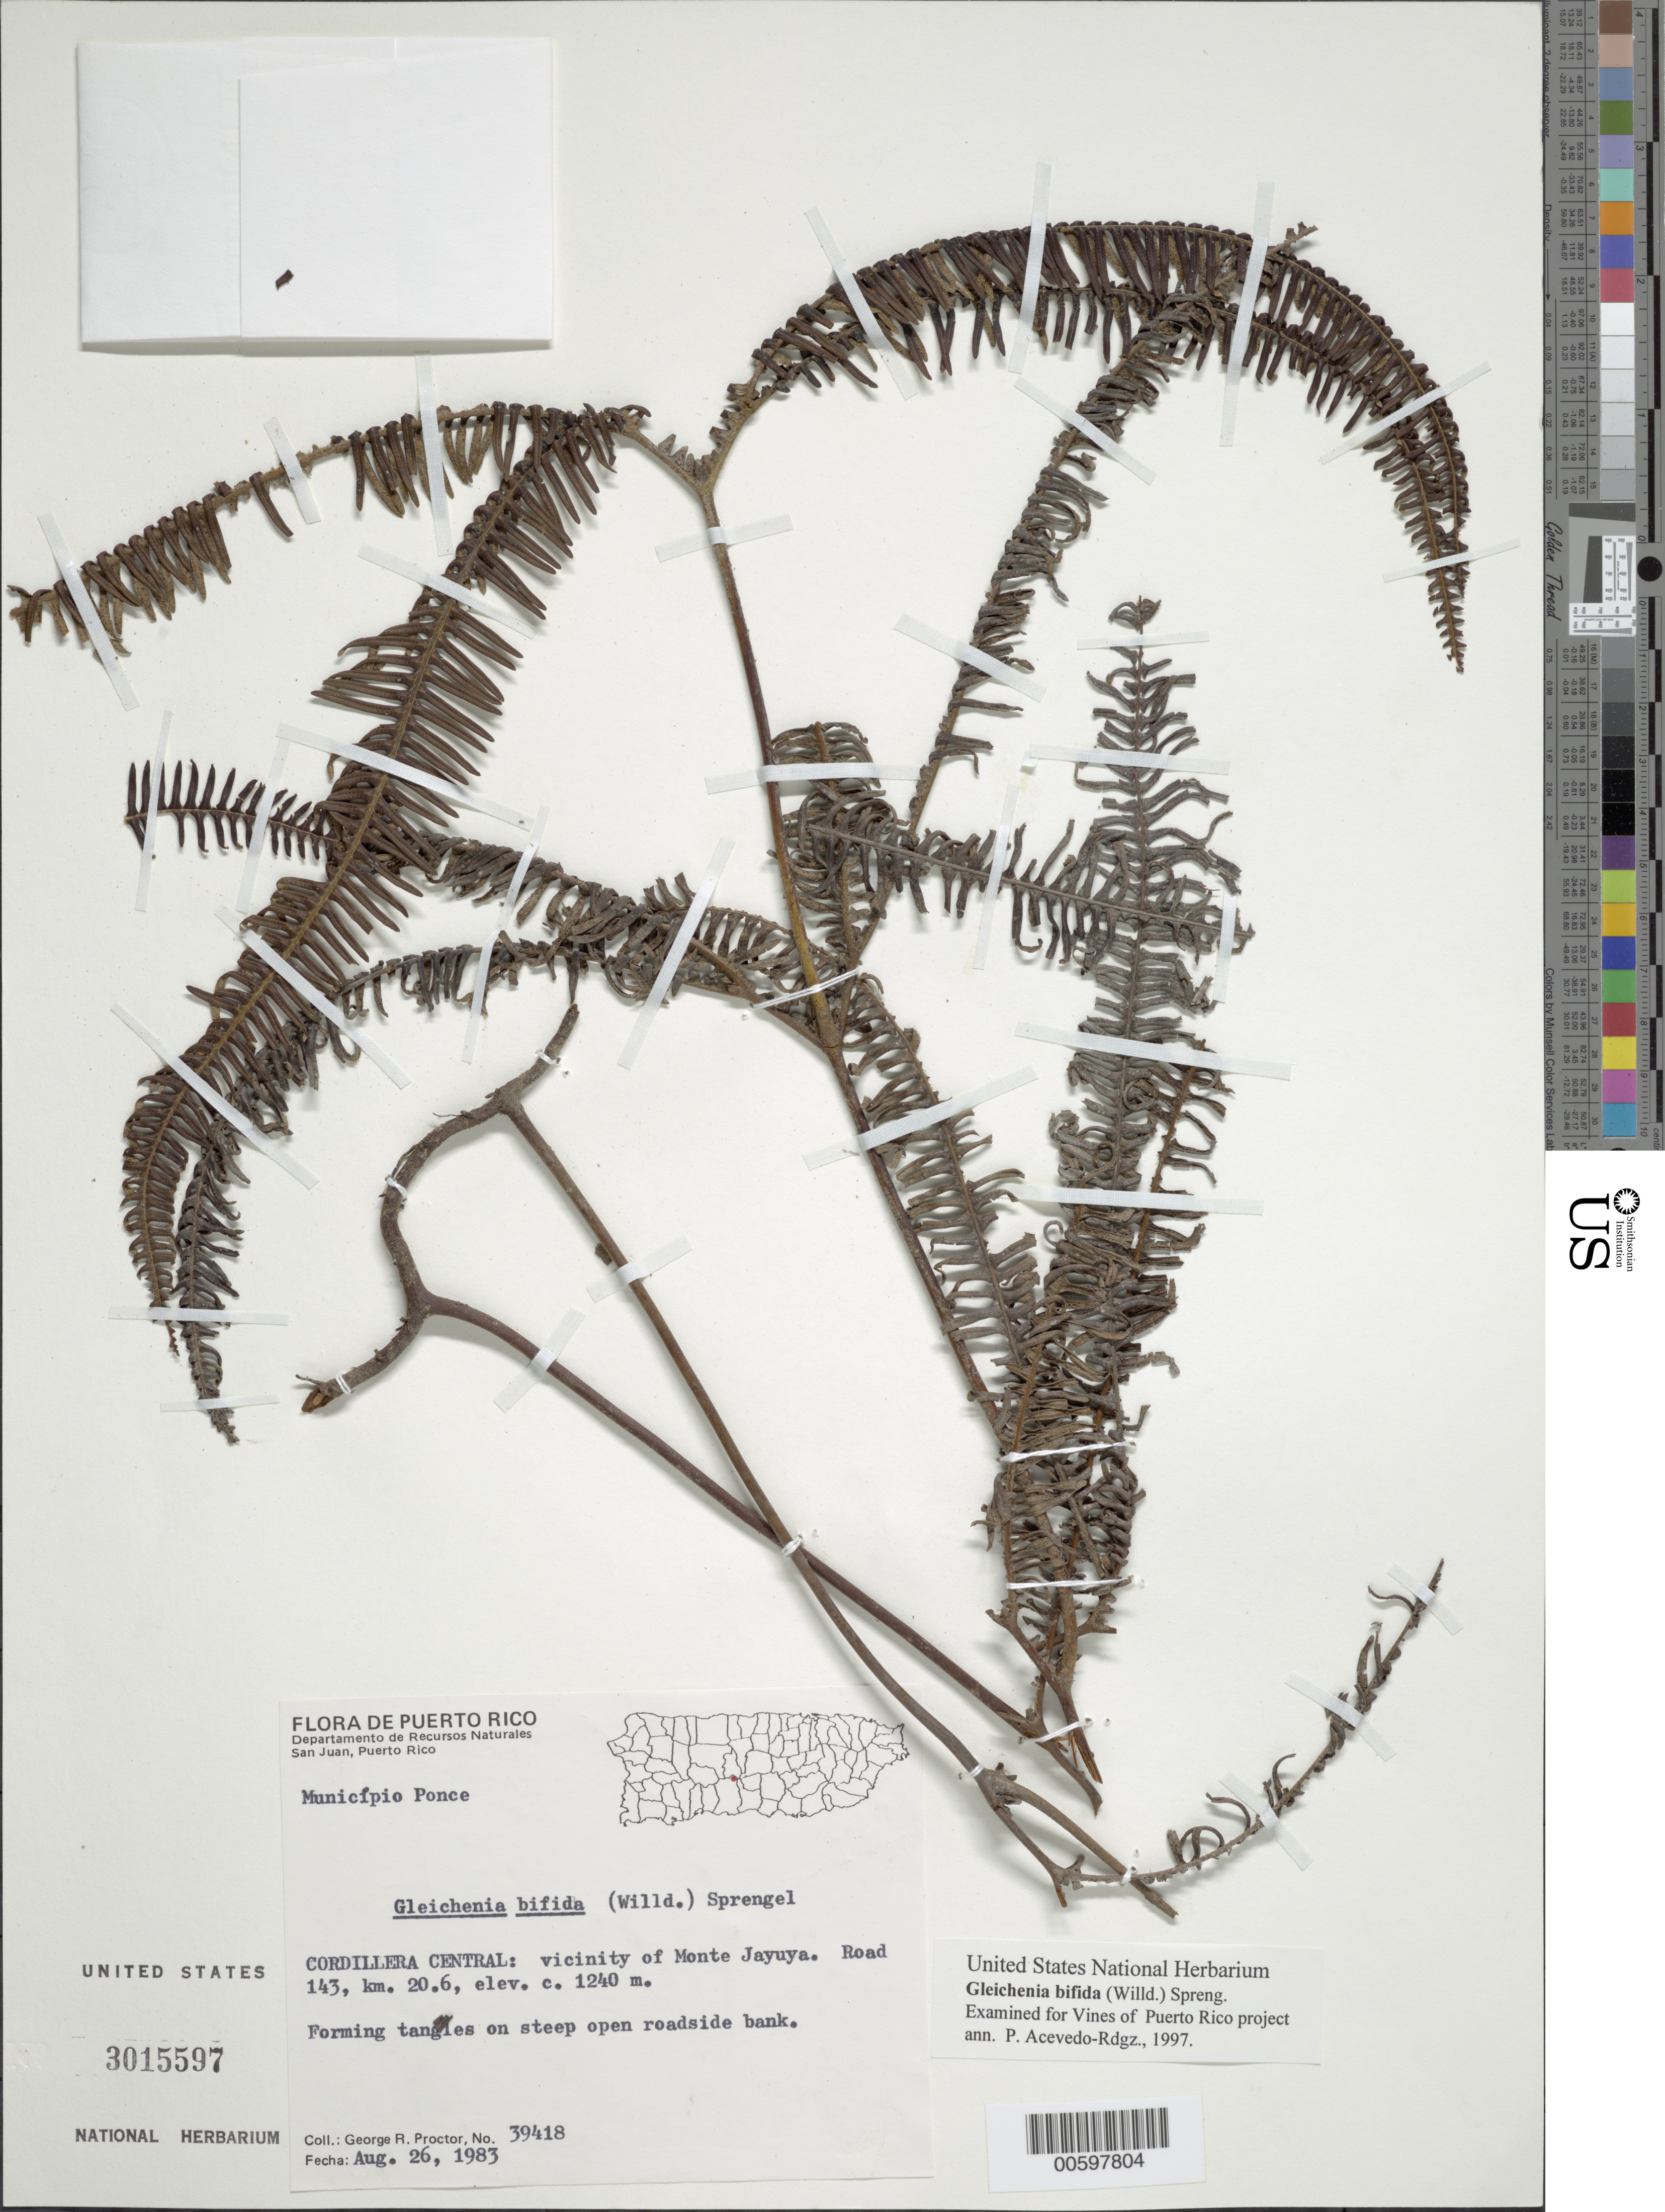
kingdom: Plantae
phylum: Tracheophyta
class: Polypodiopsida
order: Gleicheniales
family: Gleicheniaceae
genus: Sticherus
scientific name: Sticherus bifidus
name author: (Willd.) Ching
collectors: G. R. Proctor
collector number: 39418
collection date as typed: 26 Aug 1983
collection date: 1983-08-26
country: Puerto Rico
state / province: Jayuya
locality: Jayuya; Cordillera Central, vicinity of Monte Jayuya, Road 143, km 20.6. On steep, open roadside bank.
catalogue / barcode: US 3015597